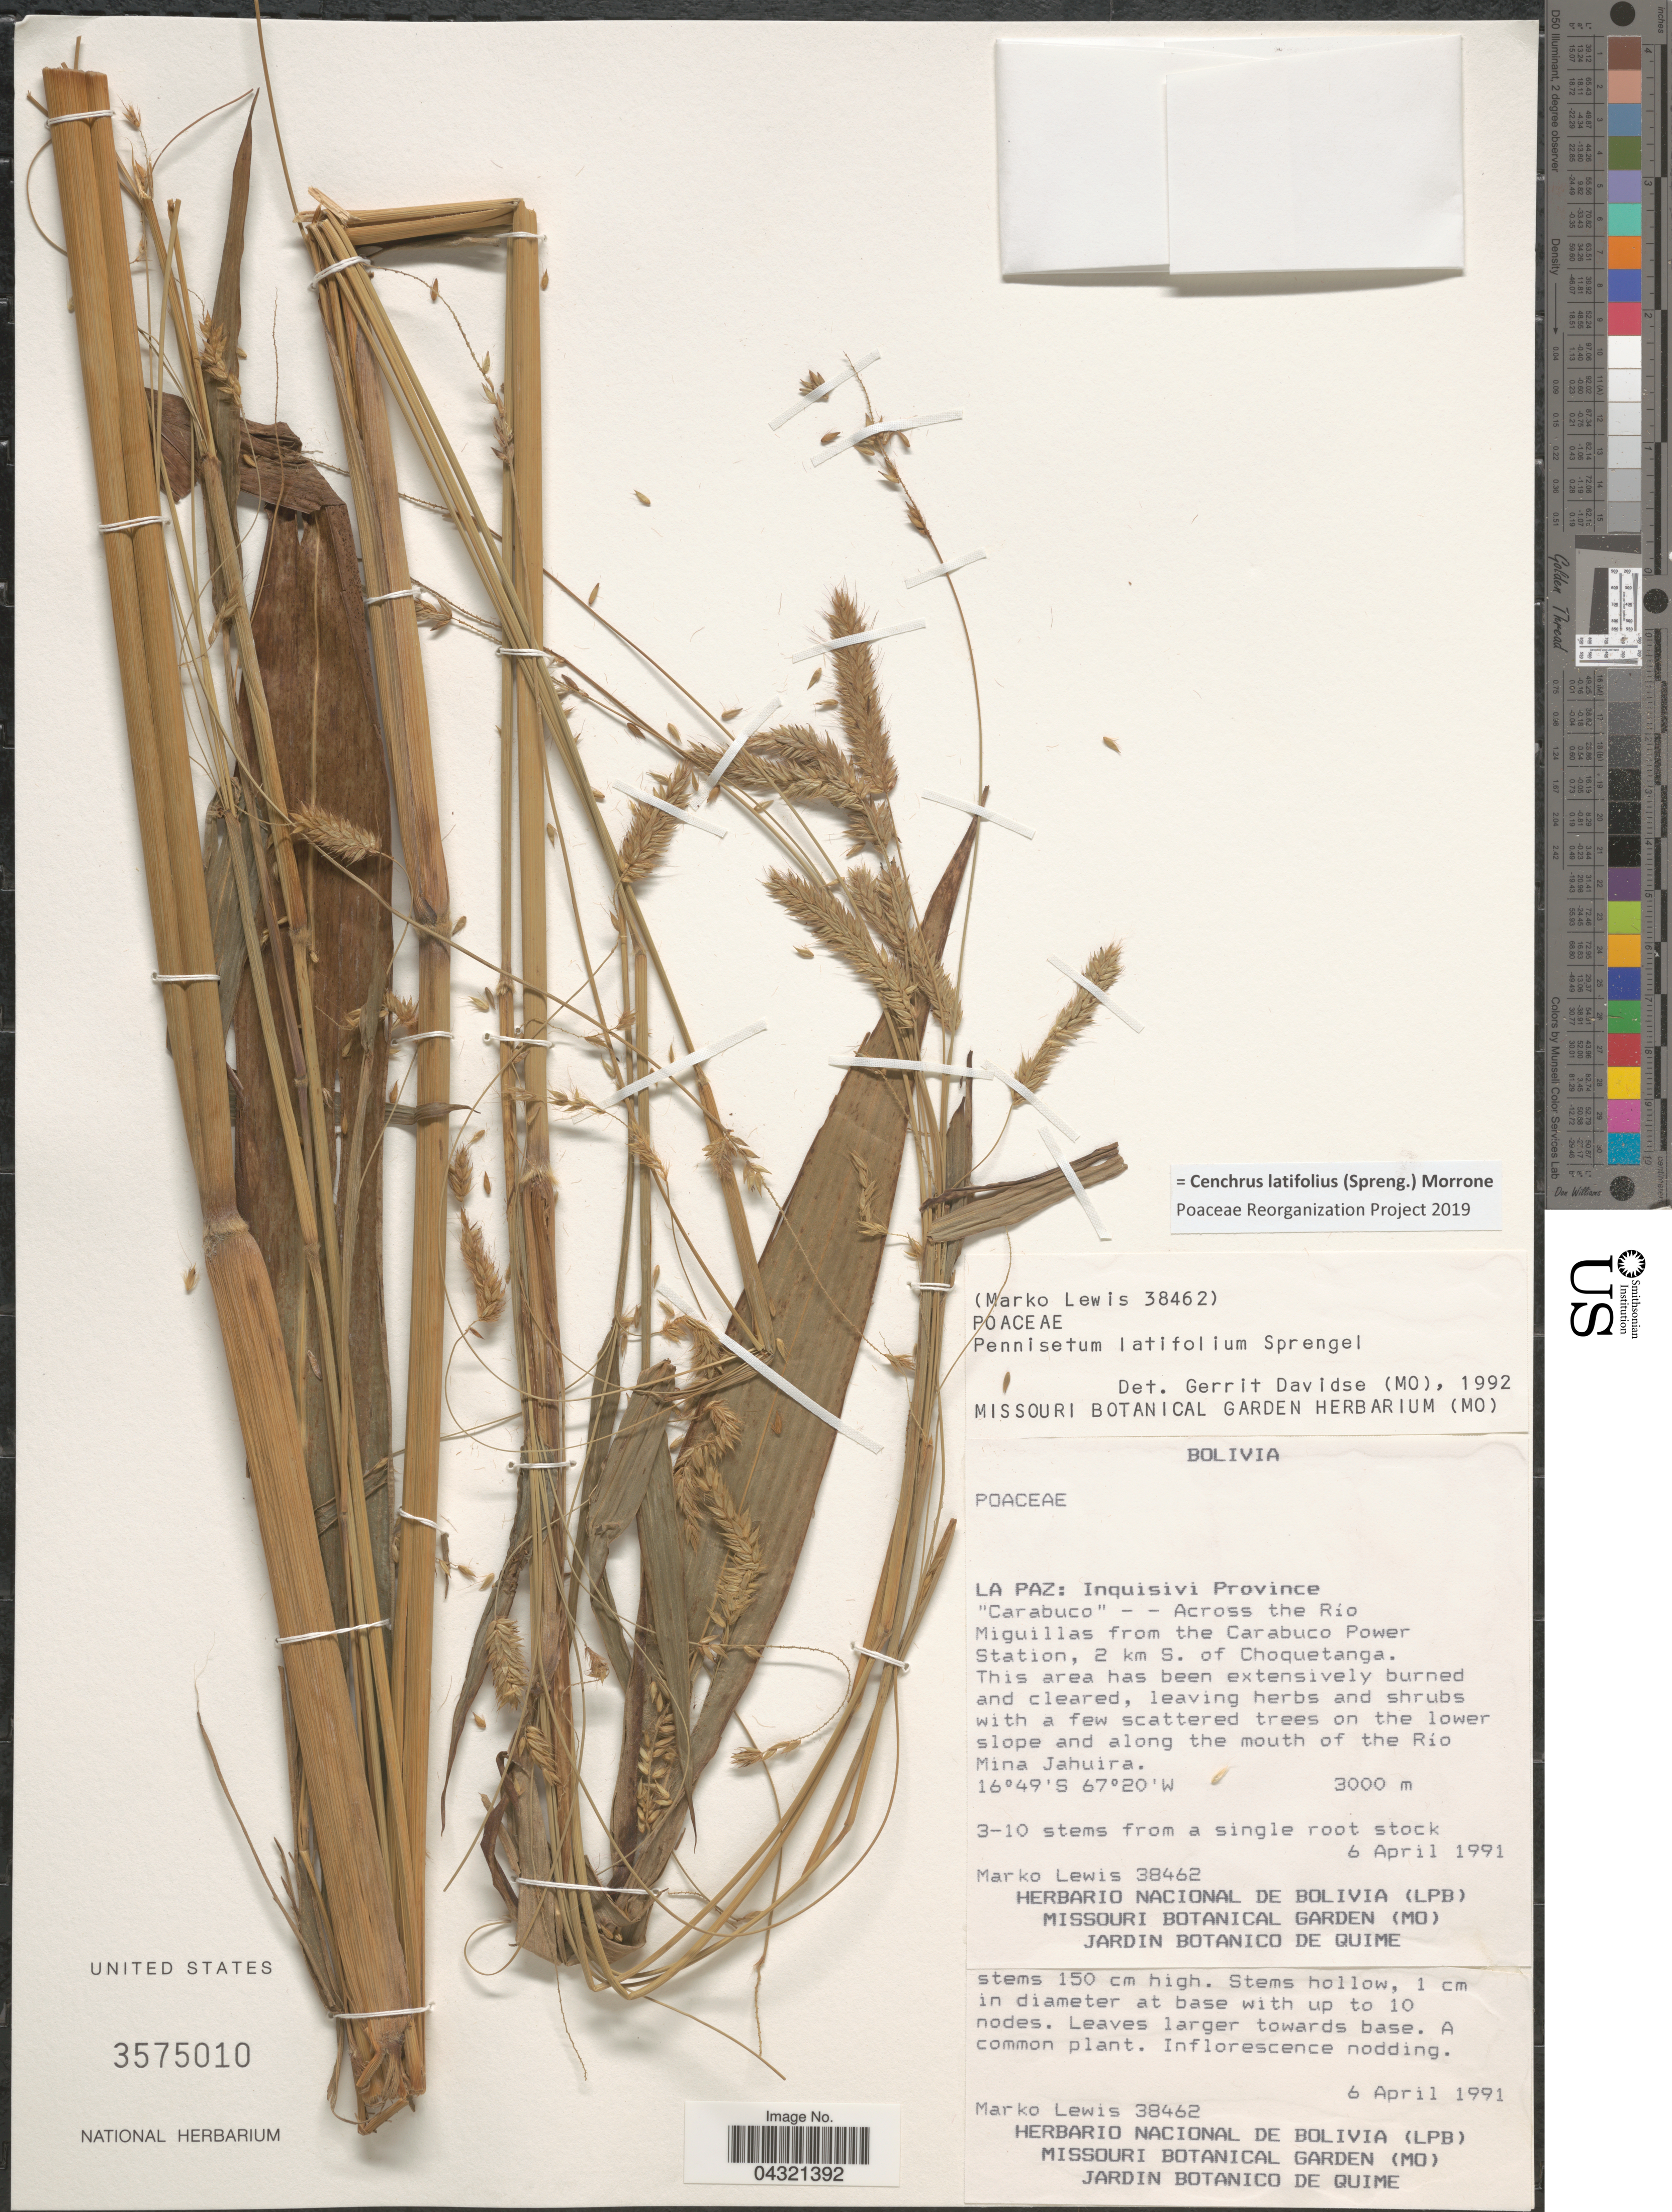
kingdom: Plantae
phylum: Tracheophyta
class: Liliopsida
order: Poales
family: Poaceae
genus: Cenchrus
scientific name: Cenchrus latifolius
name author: (Spreng.) Morrone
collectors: M. A. Lewis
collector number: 38462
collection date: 1991-04-06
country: Bolivia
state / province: La Paz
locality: Inquisivi Province. "Carabuco" - - Across the Río Miguillas from the Carabuco Power Station, 2 km S. of Choquetanga. On the lower slope and along the mouth of the Río Mina Jahuira.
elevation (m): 3000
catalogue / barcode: US 3575010